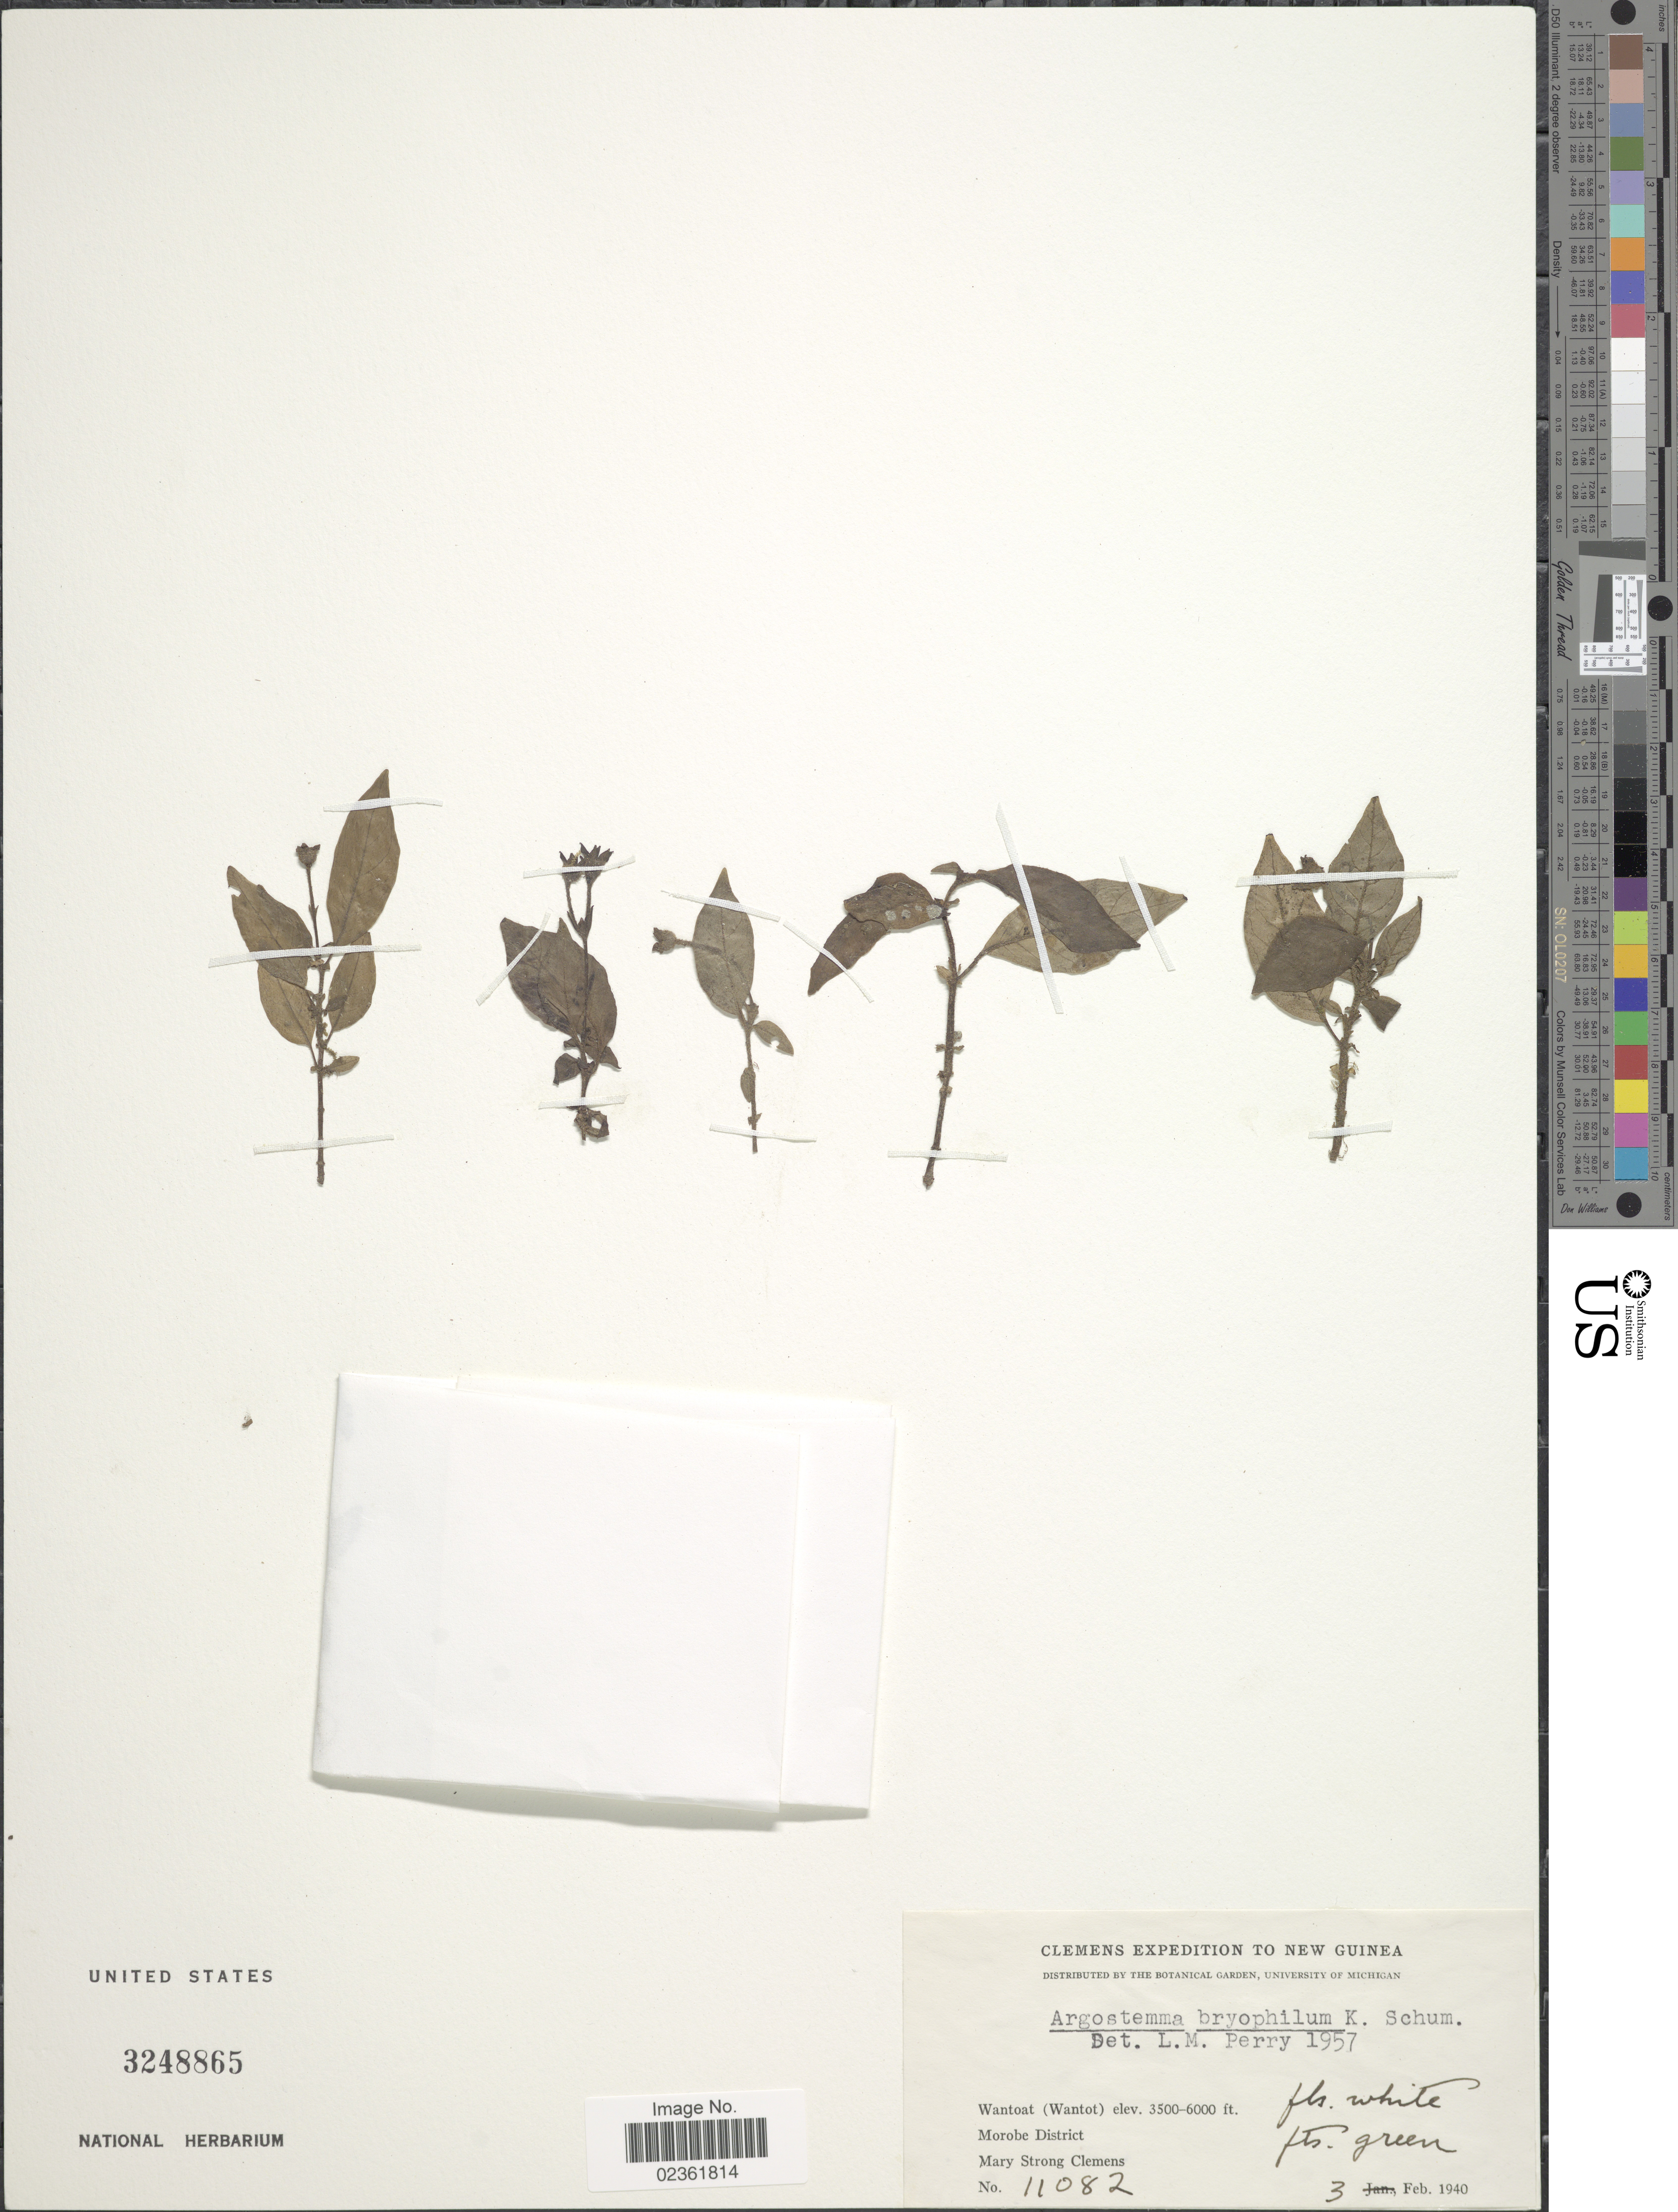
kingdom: Plantae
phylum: Tracheophyta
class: Magnoliopsida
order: Gentianales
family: Rubiaceae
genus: Argostemma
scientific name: Argostemma bryophilum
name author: K. Schum.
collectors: M. S. Clemens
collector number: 11082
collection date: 1940-02-03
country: Papua New Guinea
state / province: Morobe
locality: New Guinea, Wantoat (Wantot).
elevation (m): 1067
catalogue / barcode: US 3248865